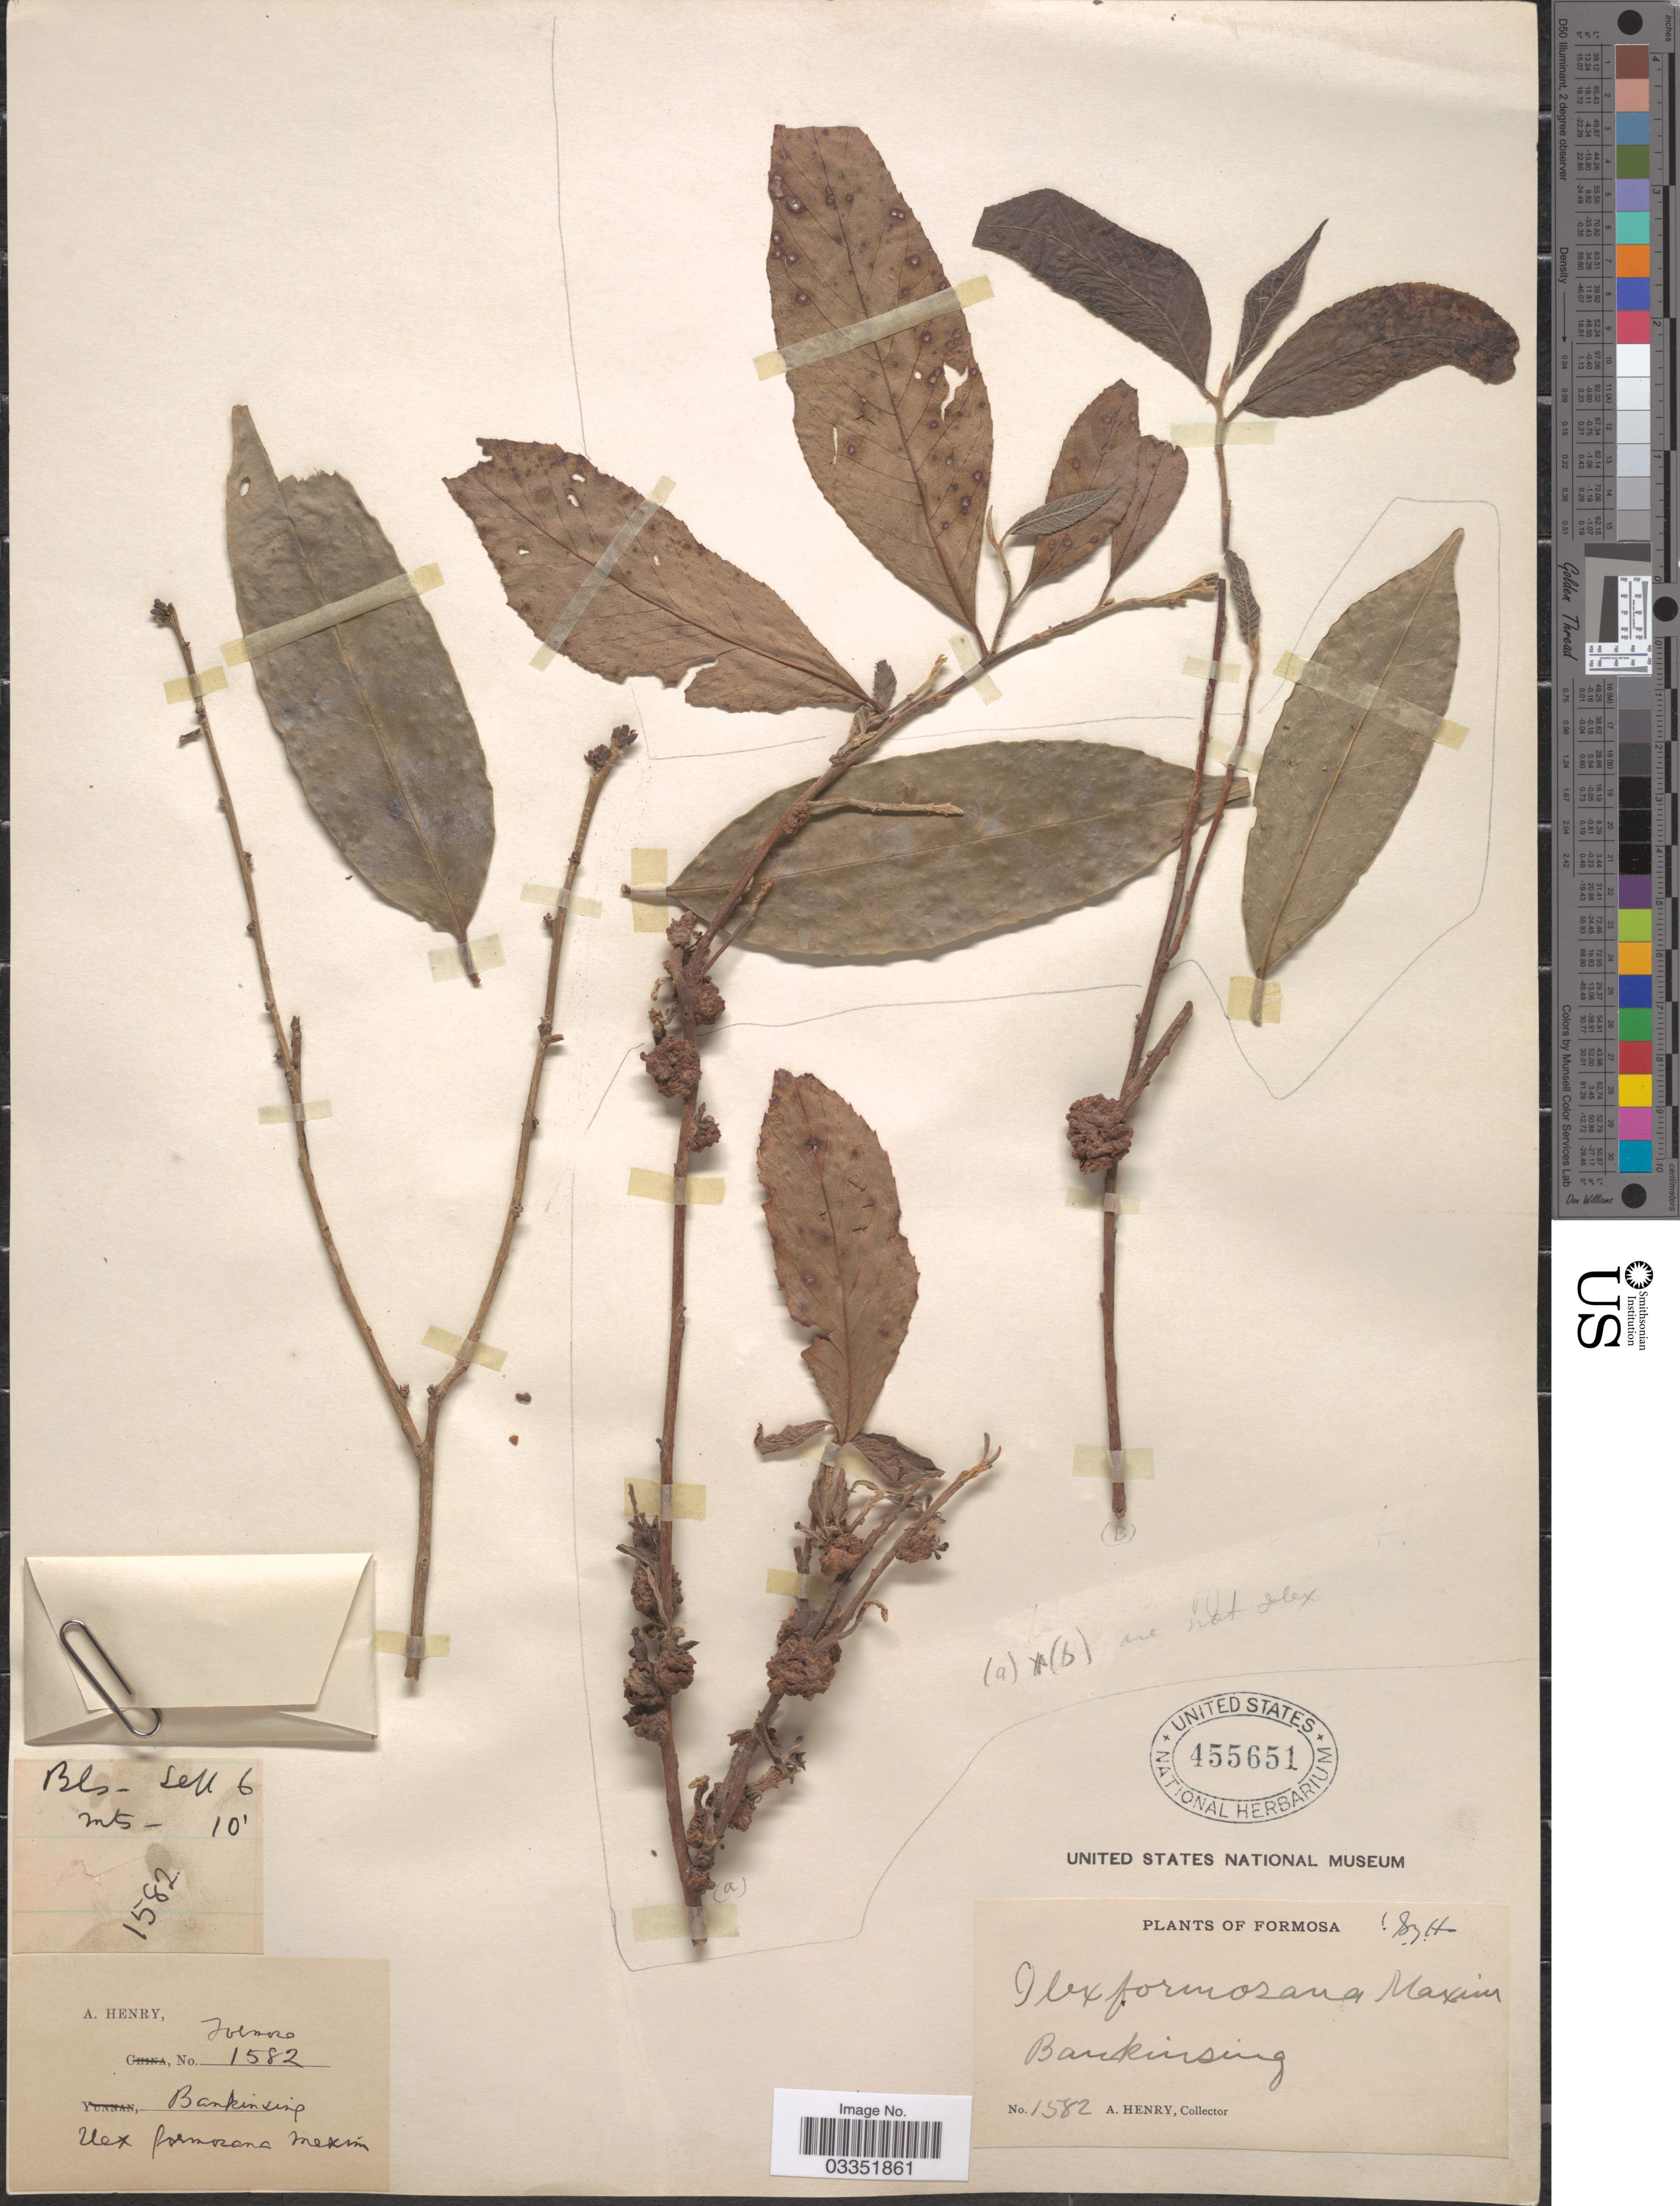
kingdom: Plantae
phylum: Tracheophyta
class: Magnoliopsida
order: Aquifoliales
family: Aquifoliaceae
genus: Ilex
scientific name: Ilex formosana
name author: Maxim.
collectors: A. Henry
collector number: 1582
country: Taiwan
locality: Formosa. Bankinsing.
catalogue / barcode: US 455651